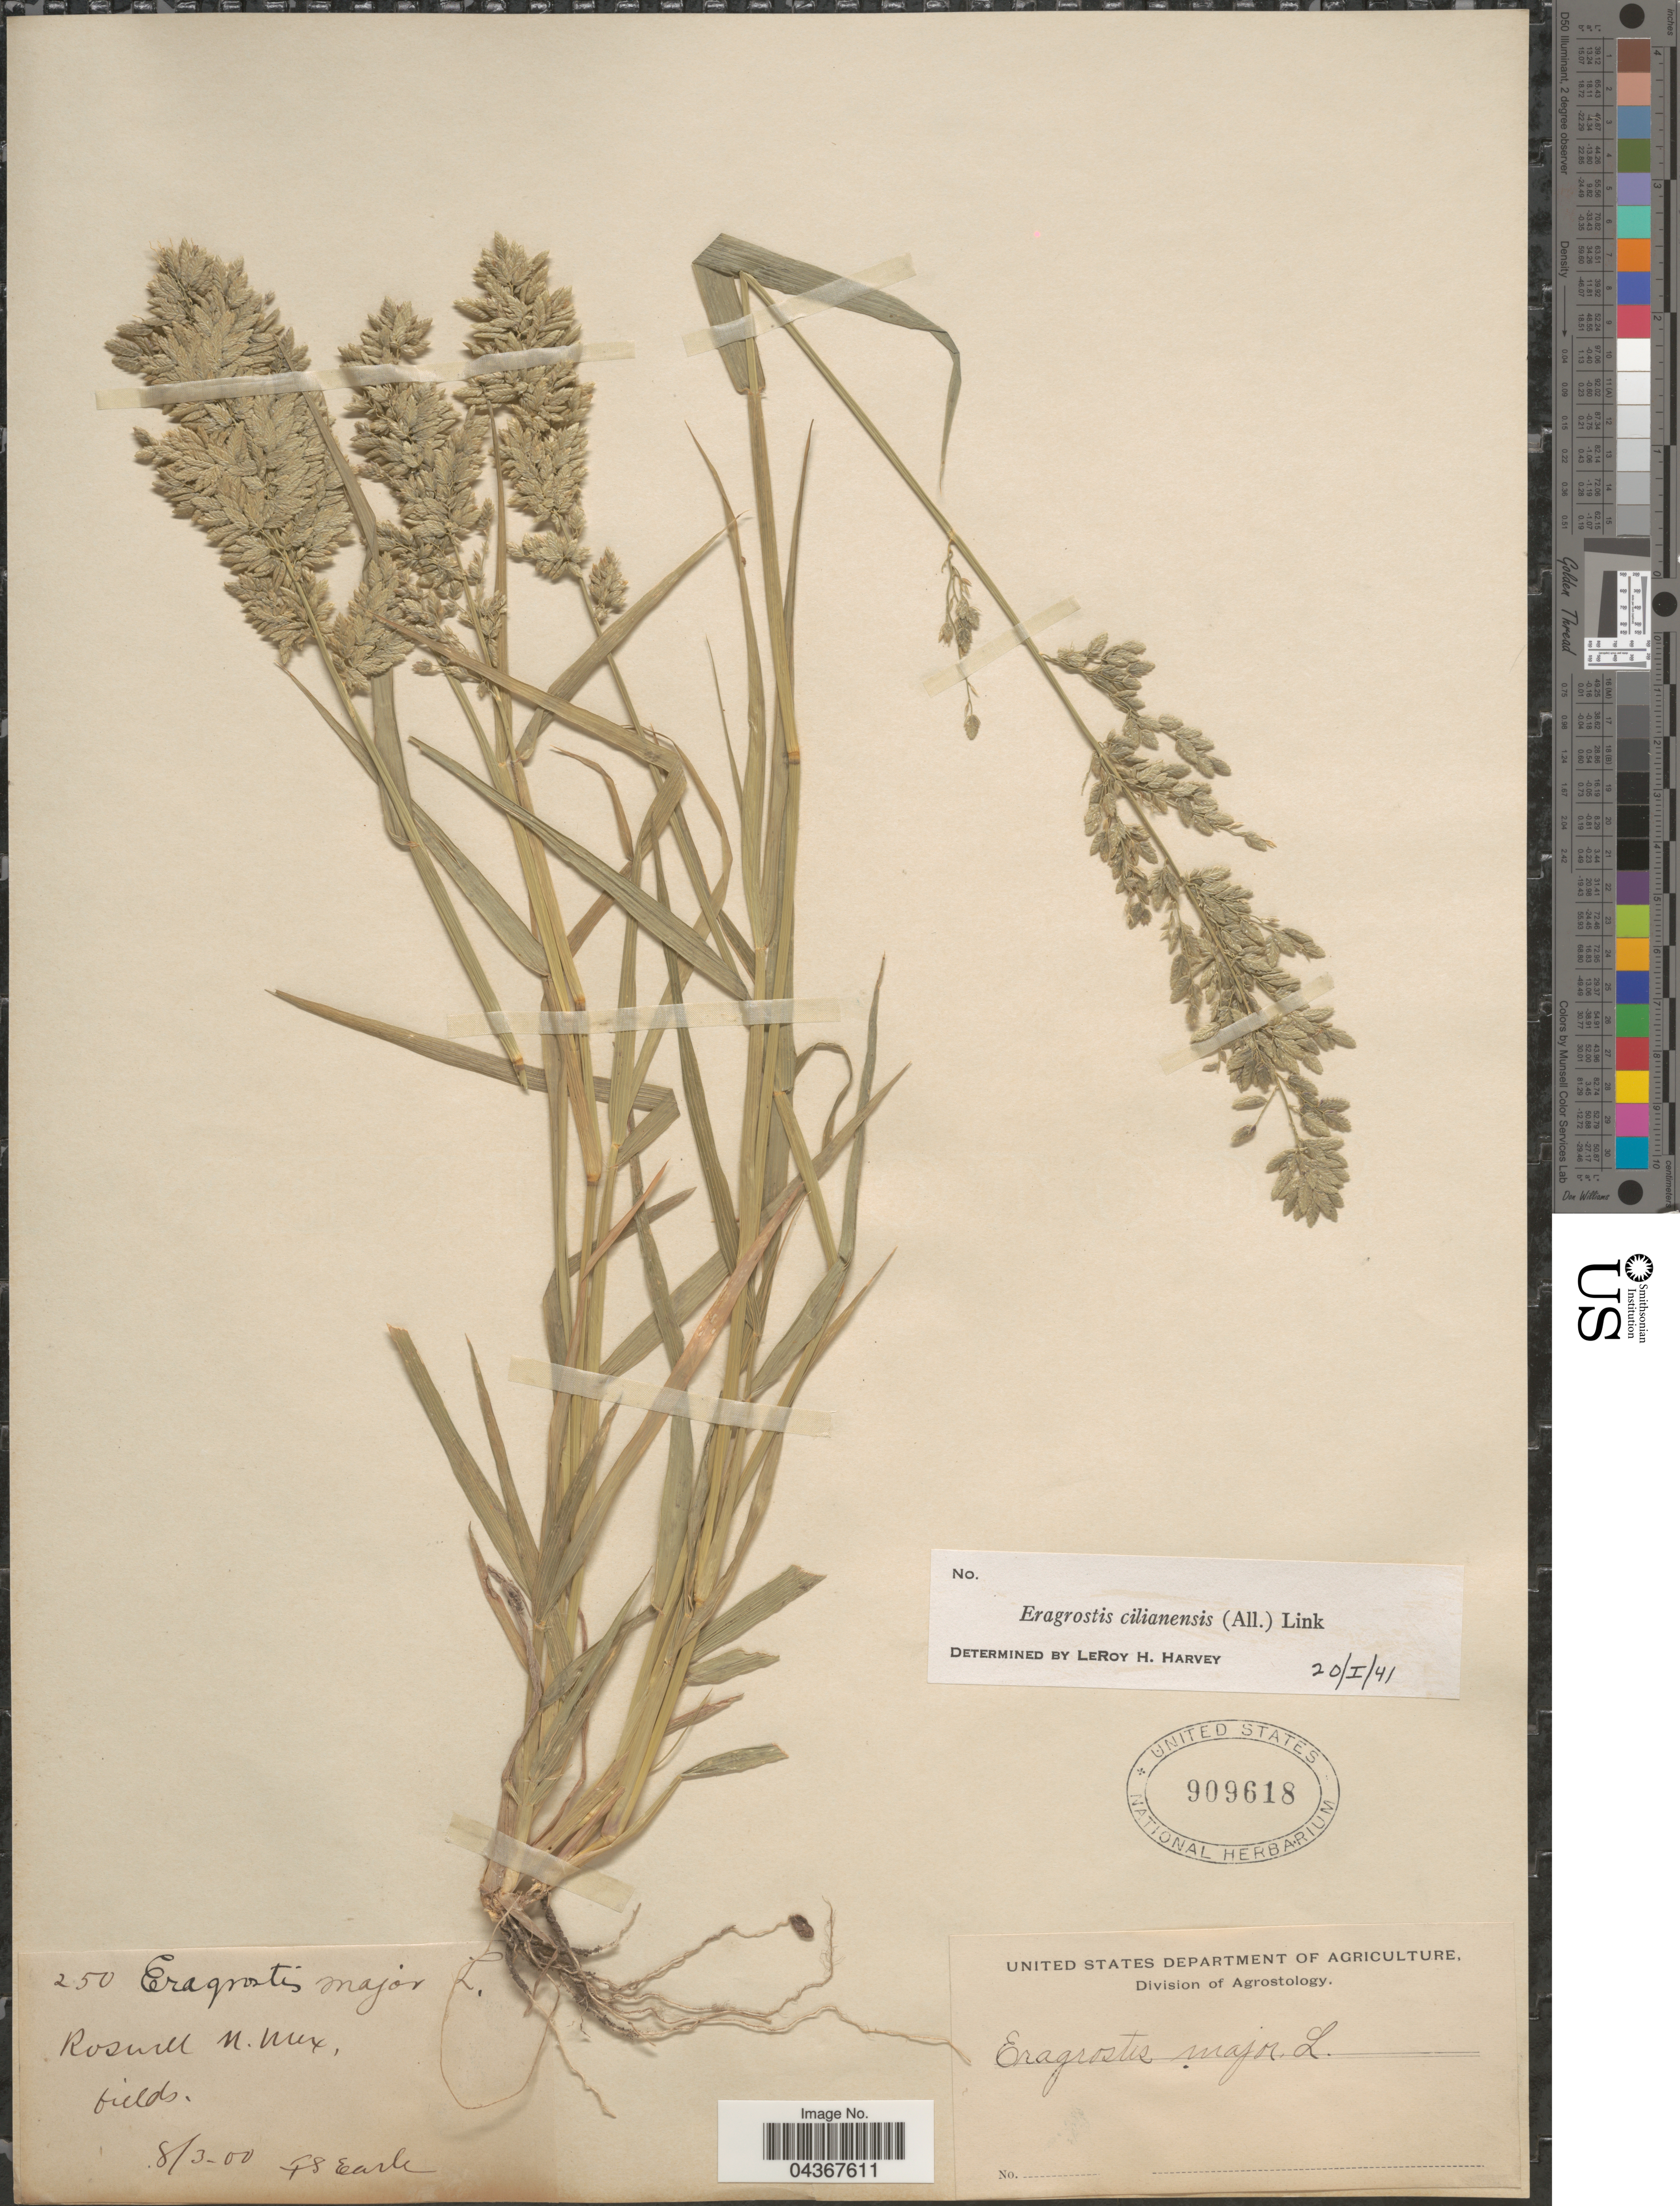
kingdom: Plantae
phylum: Tracheophyta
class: Liliopsida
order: Poales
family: Poaceae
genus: Eragrostis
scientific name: Eragrostis cilianensis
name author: (Bellardi) Vignolo ex Janch.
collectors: F. S. Earle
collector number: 250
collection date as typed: Transcribed d/m/y: 3/8/0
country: United States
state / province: New Mexico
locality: Roswell.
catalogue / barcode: US 909618